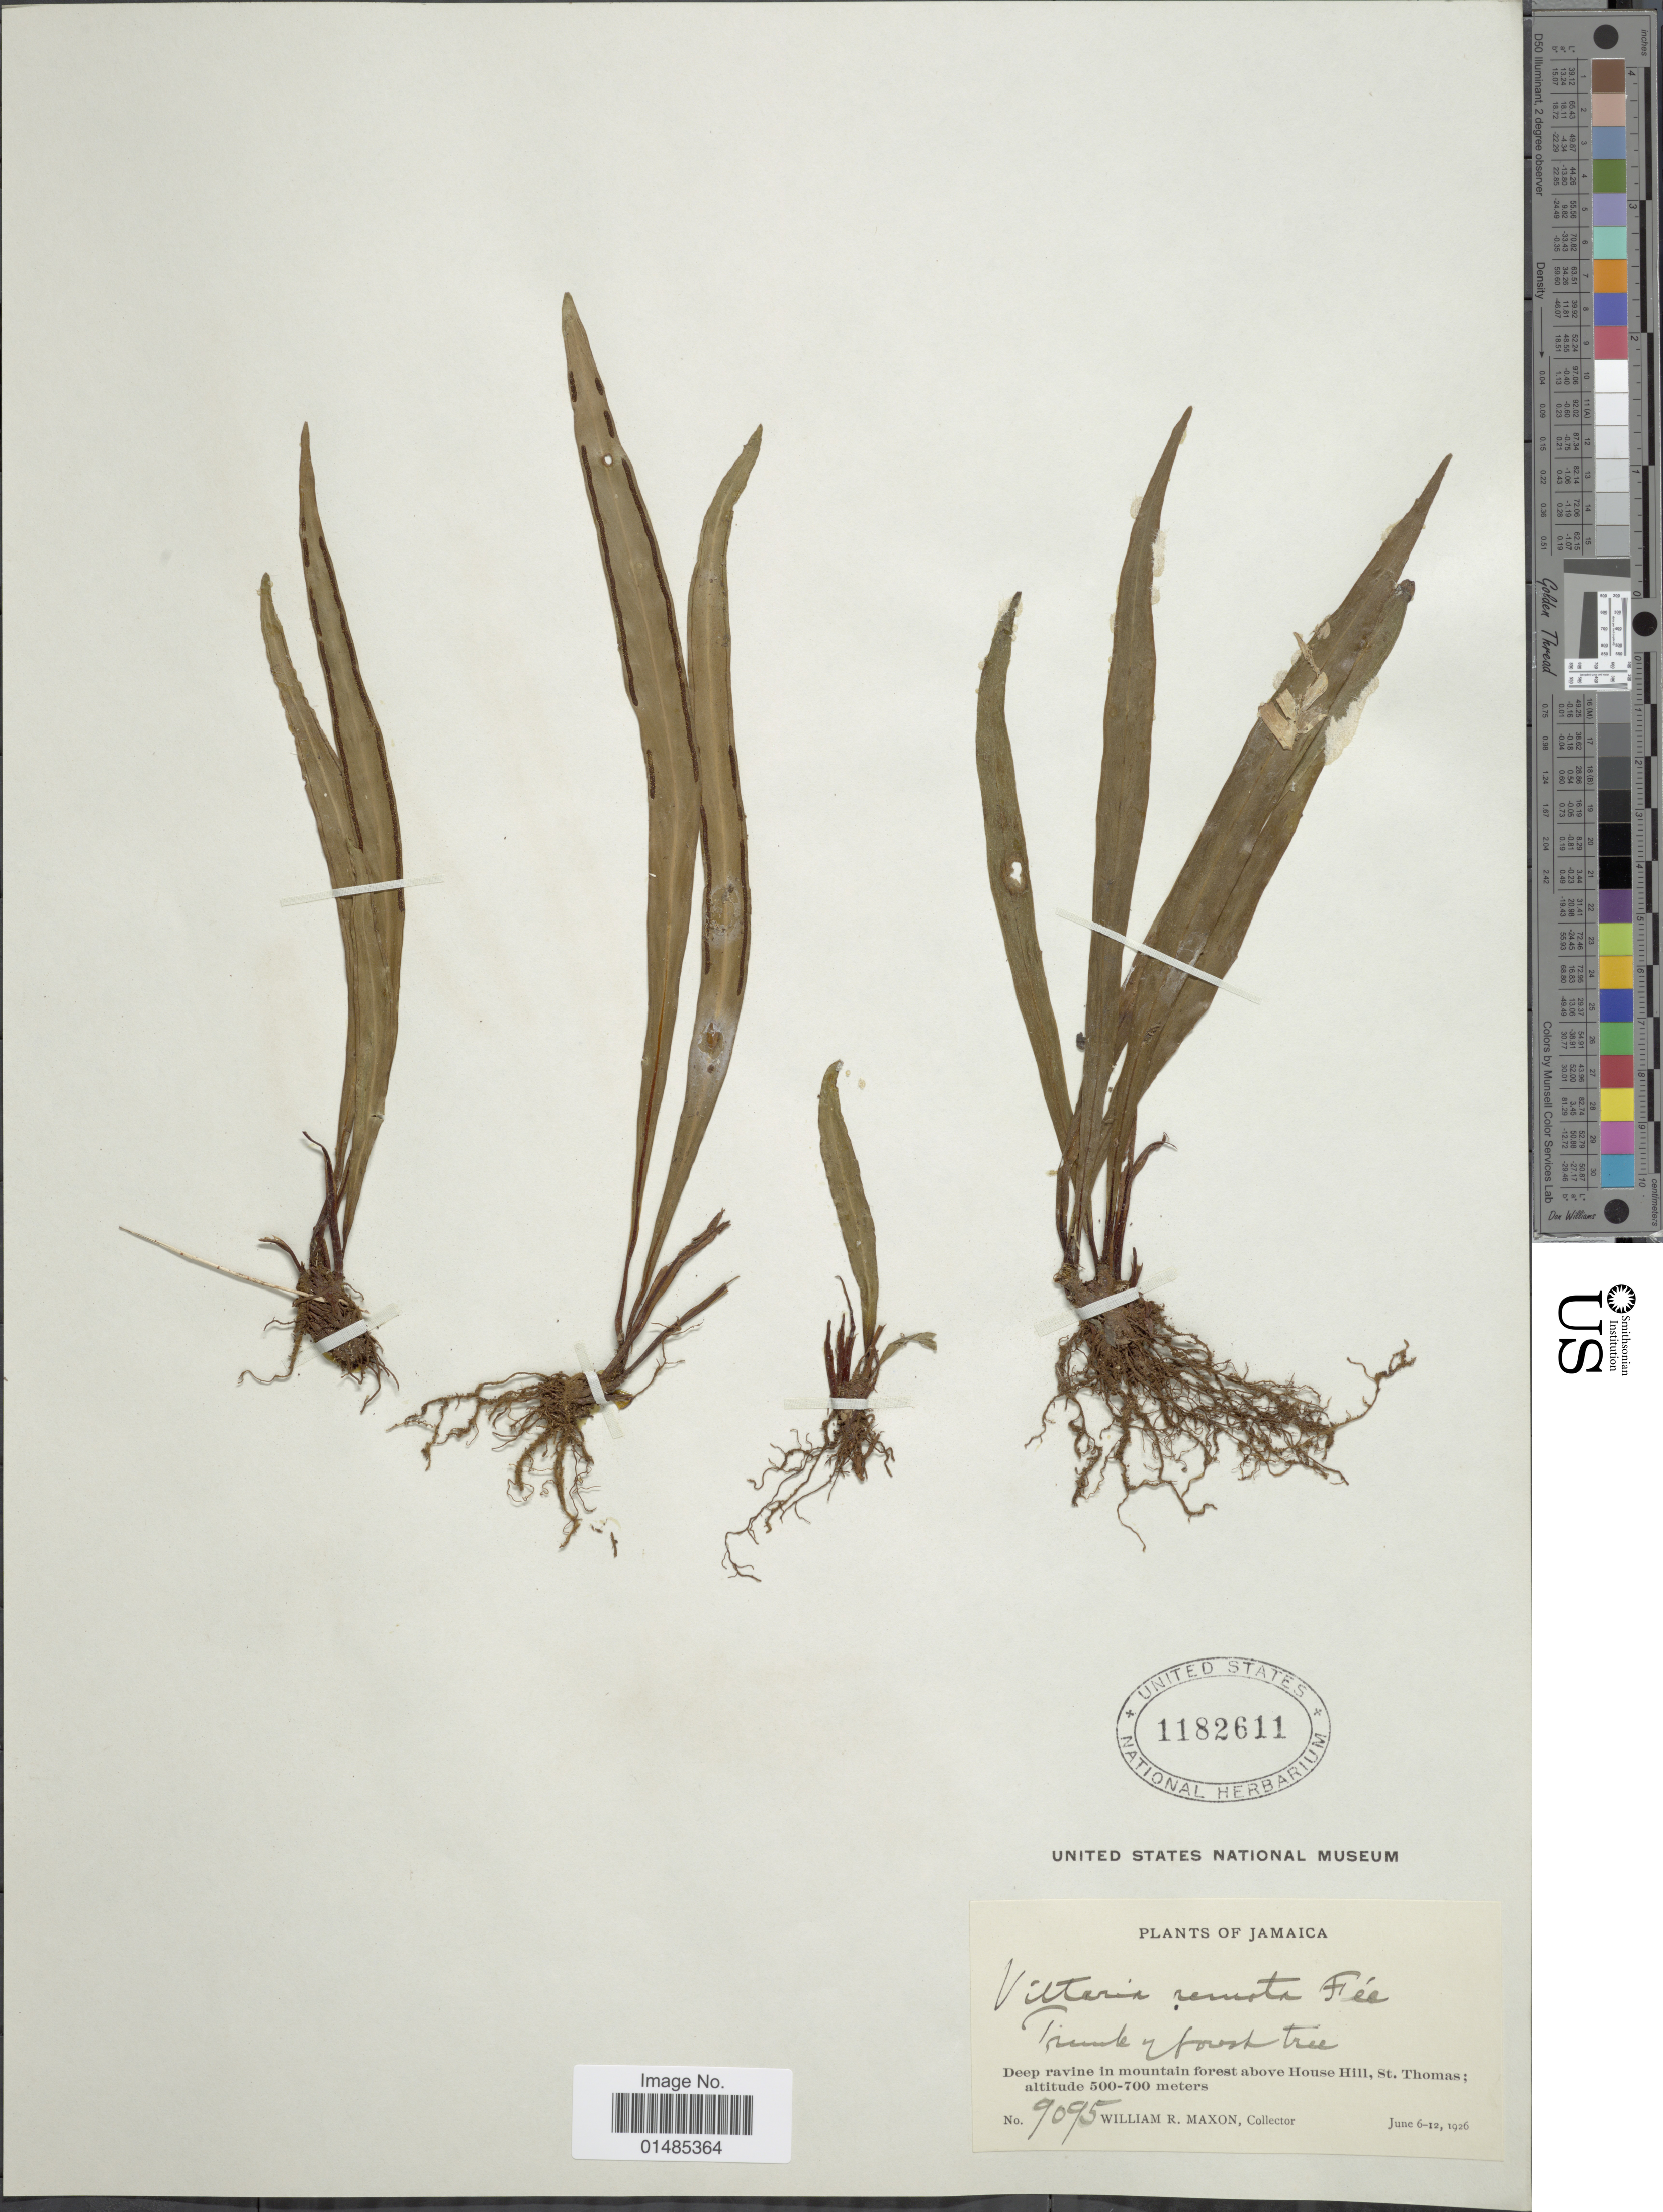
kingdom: Plantae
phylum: Tracheophyta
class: Polypodiopsida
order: Polypodiales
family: Pteridaceae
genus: Radiovittaria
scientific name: Radiovittaria remota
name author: (Fée) E.H. Crane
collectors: W. R. Maxon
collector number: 9095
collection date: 1926-06-06/1926-06-12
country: Jamaica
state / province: Saint Thomas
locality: Deep ravine in mountain forest above House Hill.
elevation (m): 500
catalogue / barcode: US 1182611